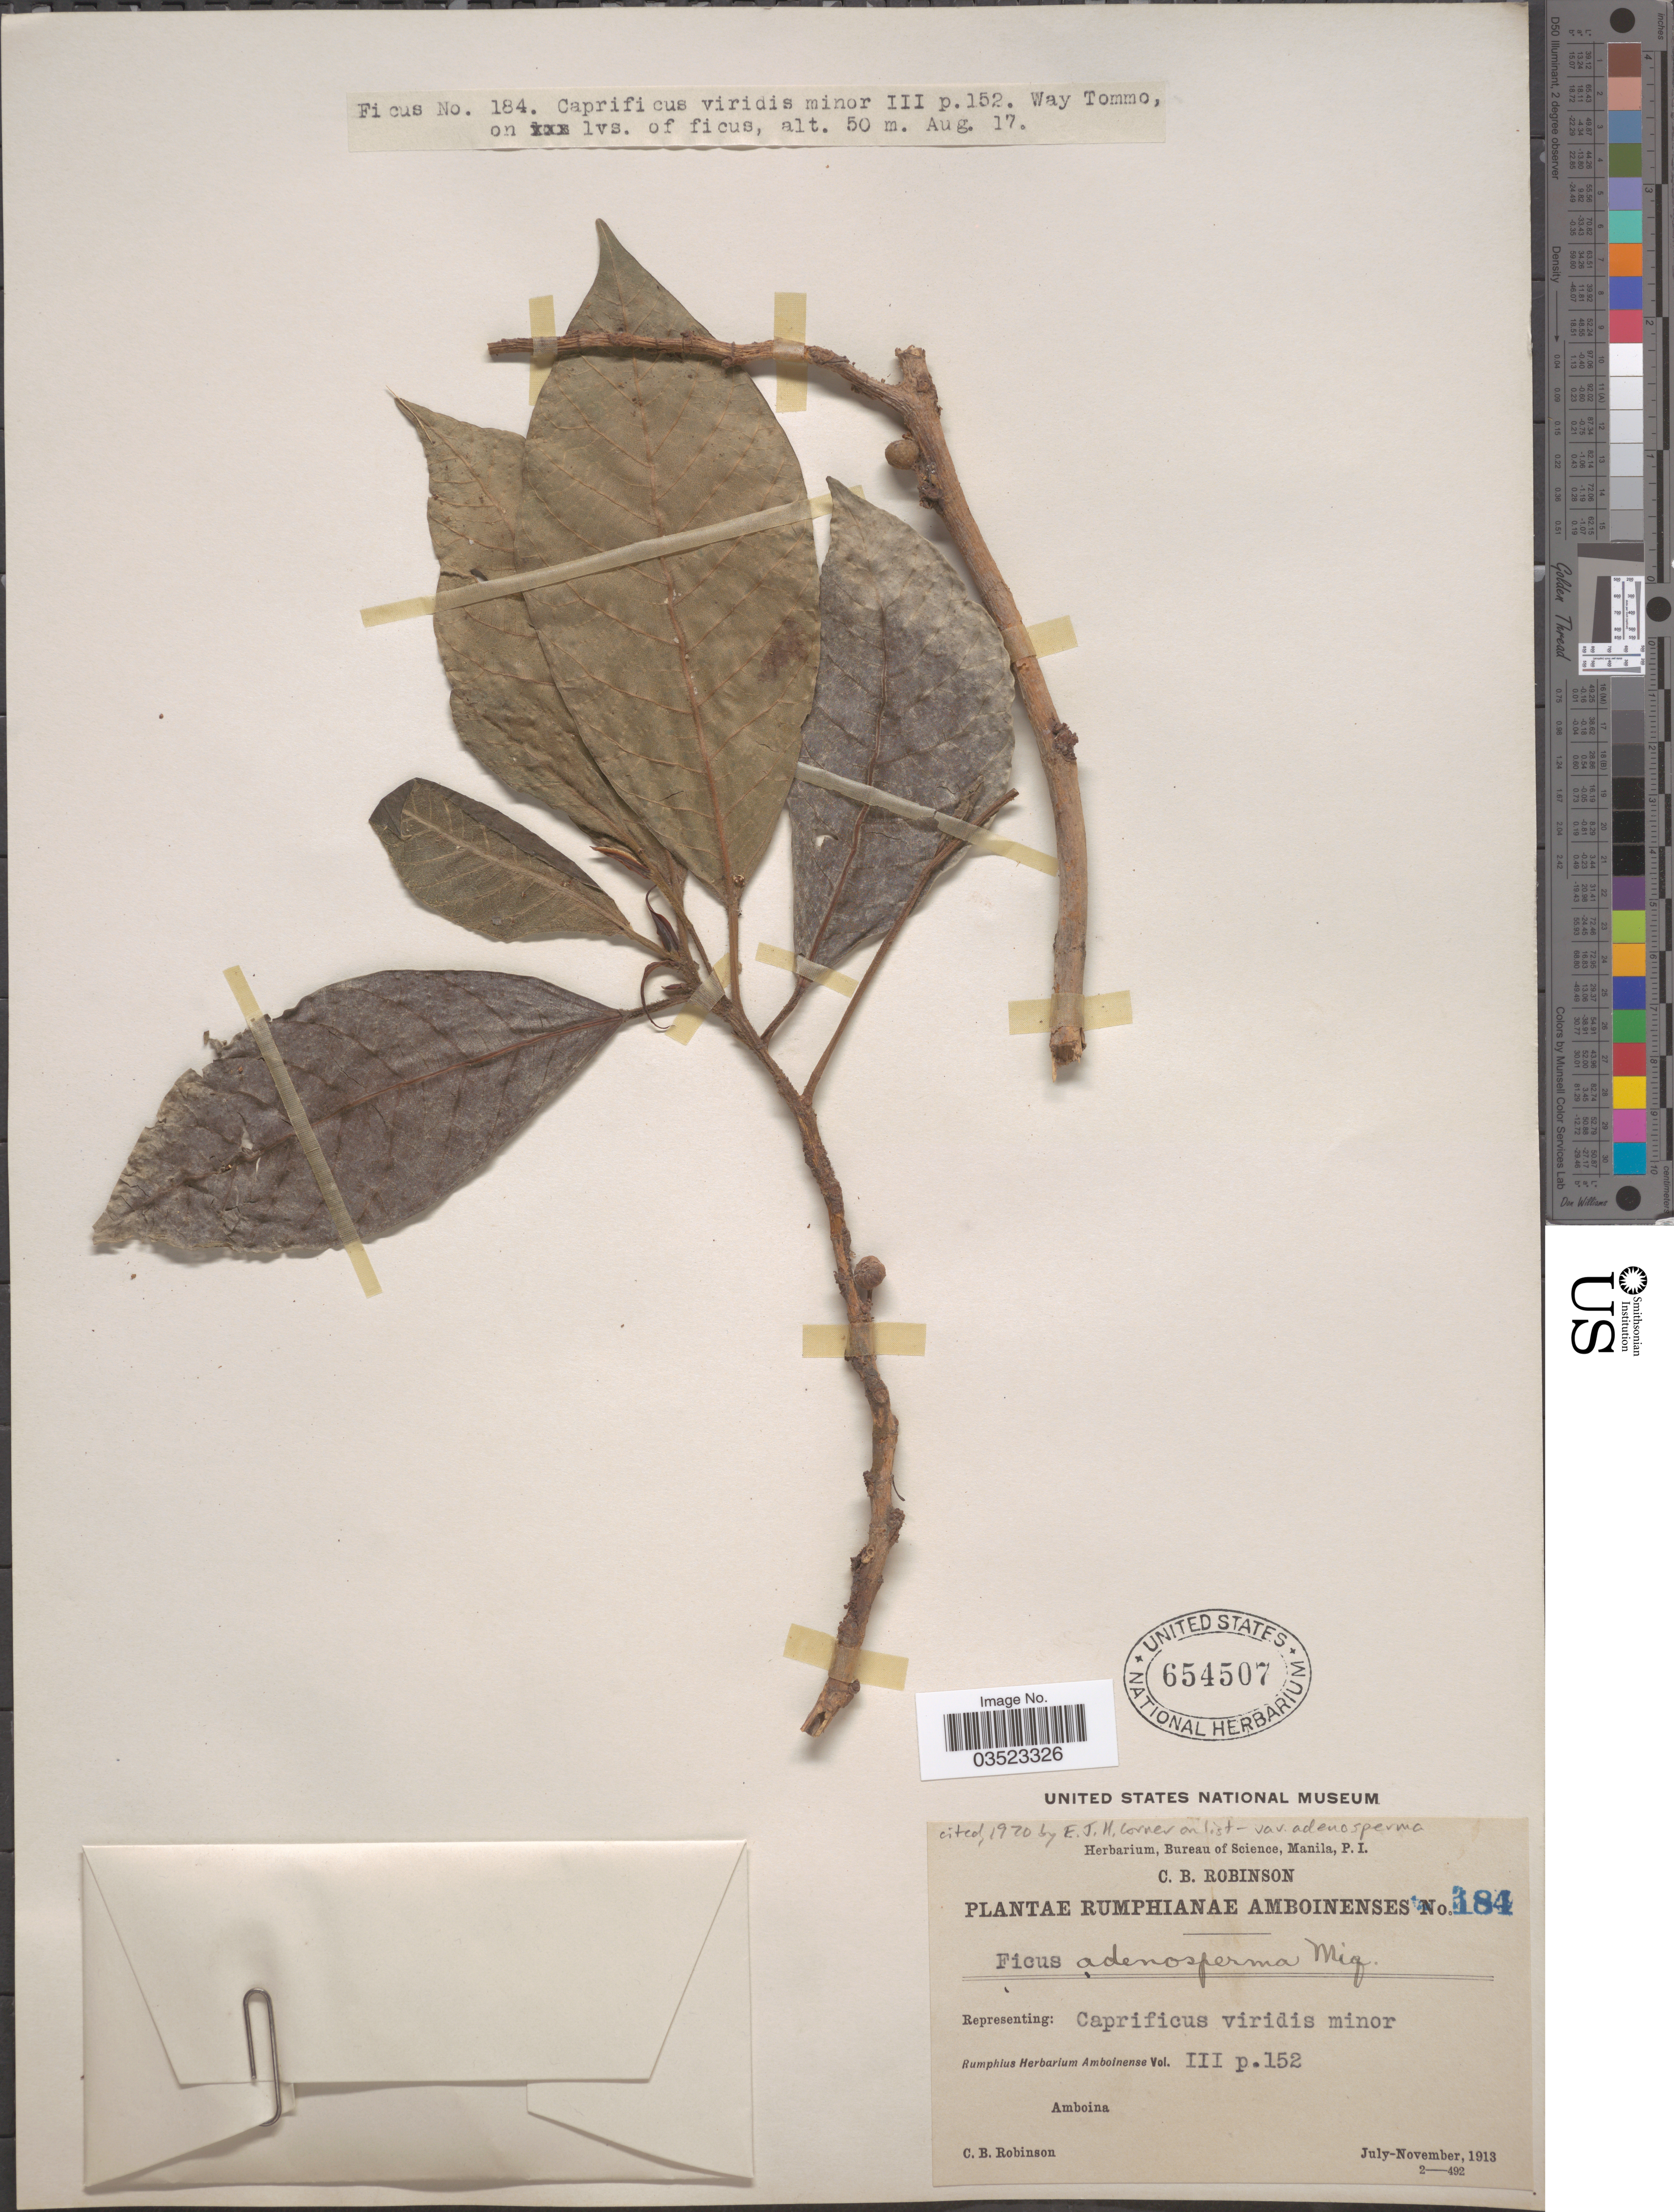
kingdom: Plantae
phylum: Tracheophyta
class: Magnoliopsida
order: Rosales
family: Moraceae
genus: Ficus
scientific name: Ficus adenosperma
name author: Miq.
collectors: C. Robinson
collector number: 184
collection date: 1913-08-17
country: Indonesia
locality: Rumphianae Amboinenses. Amboina.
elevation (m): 50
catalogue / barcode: US 654507